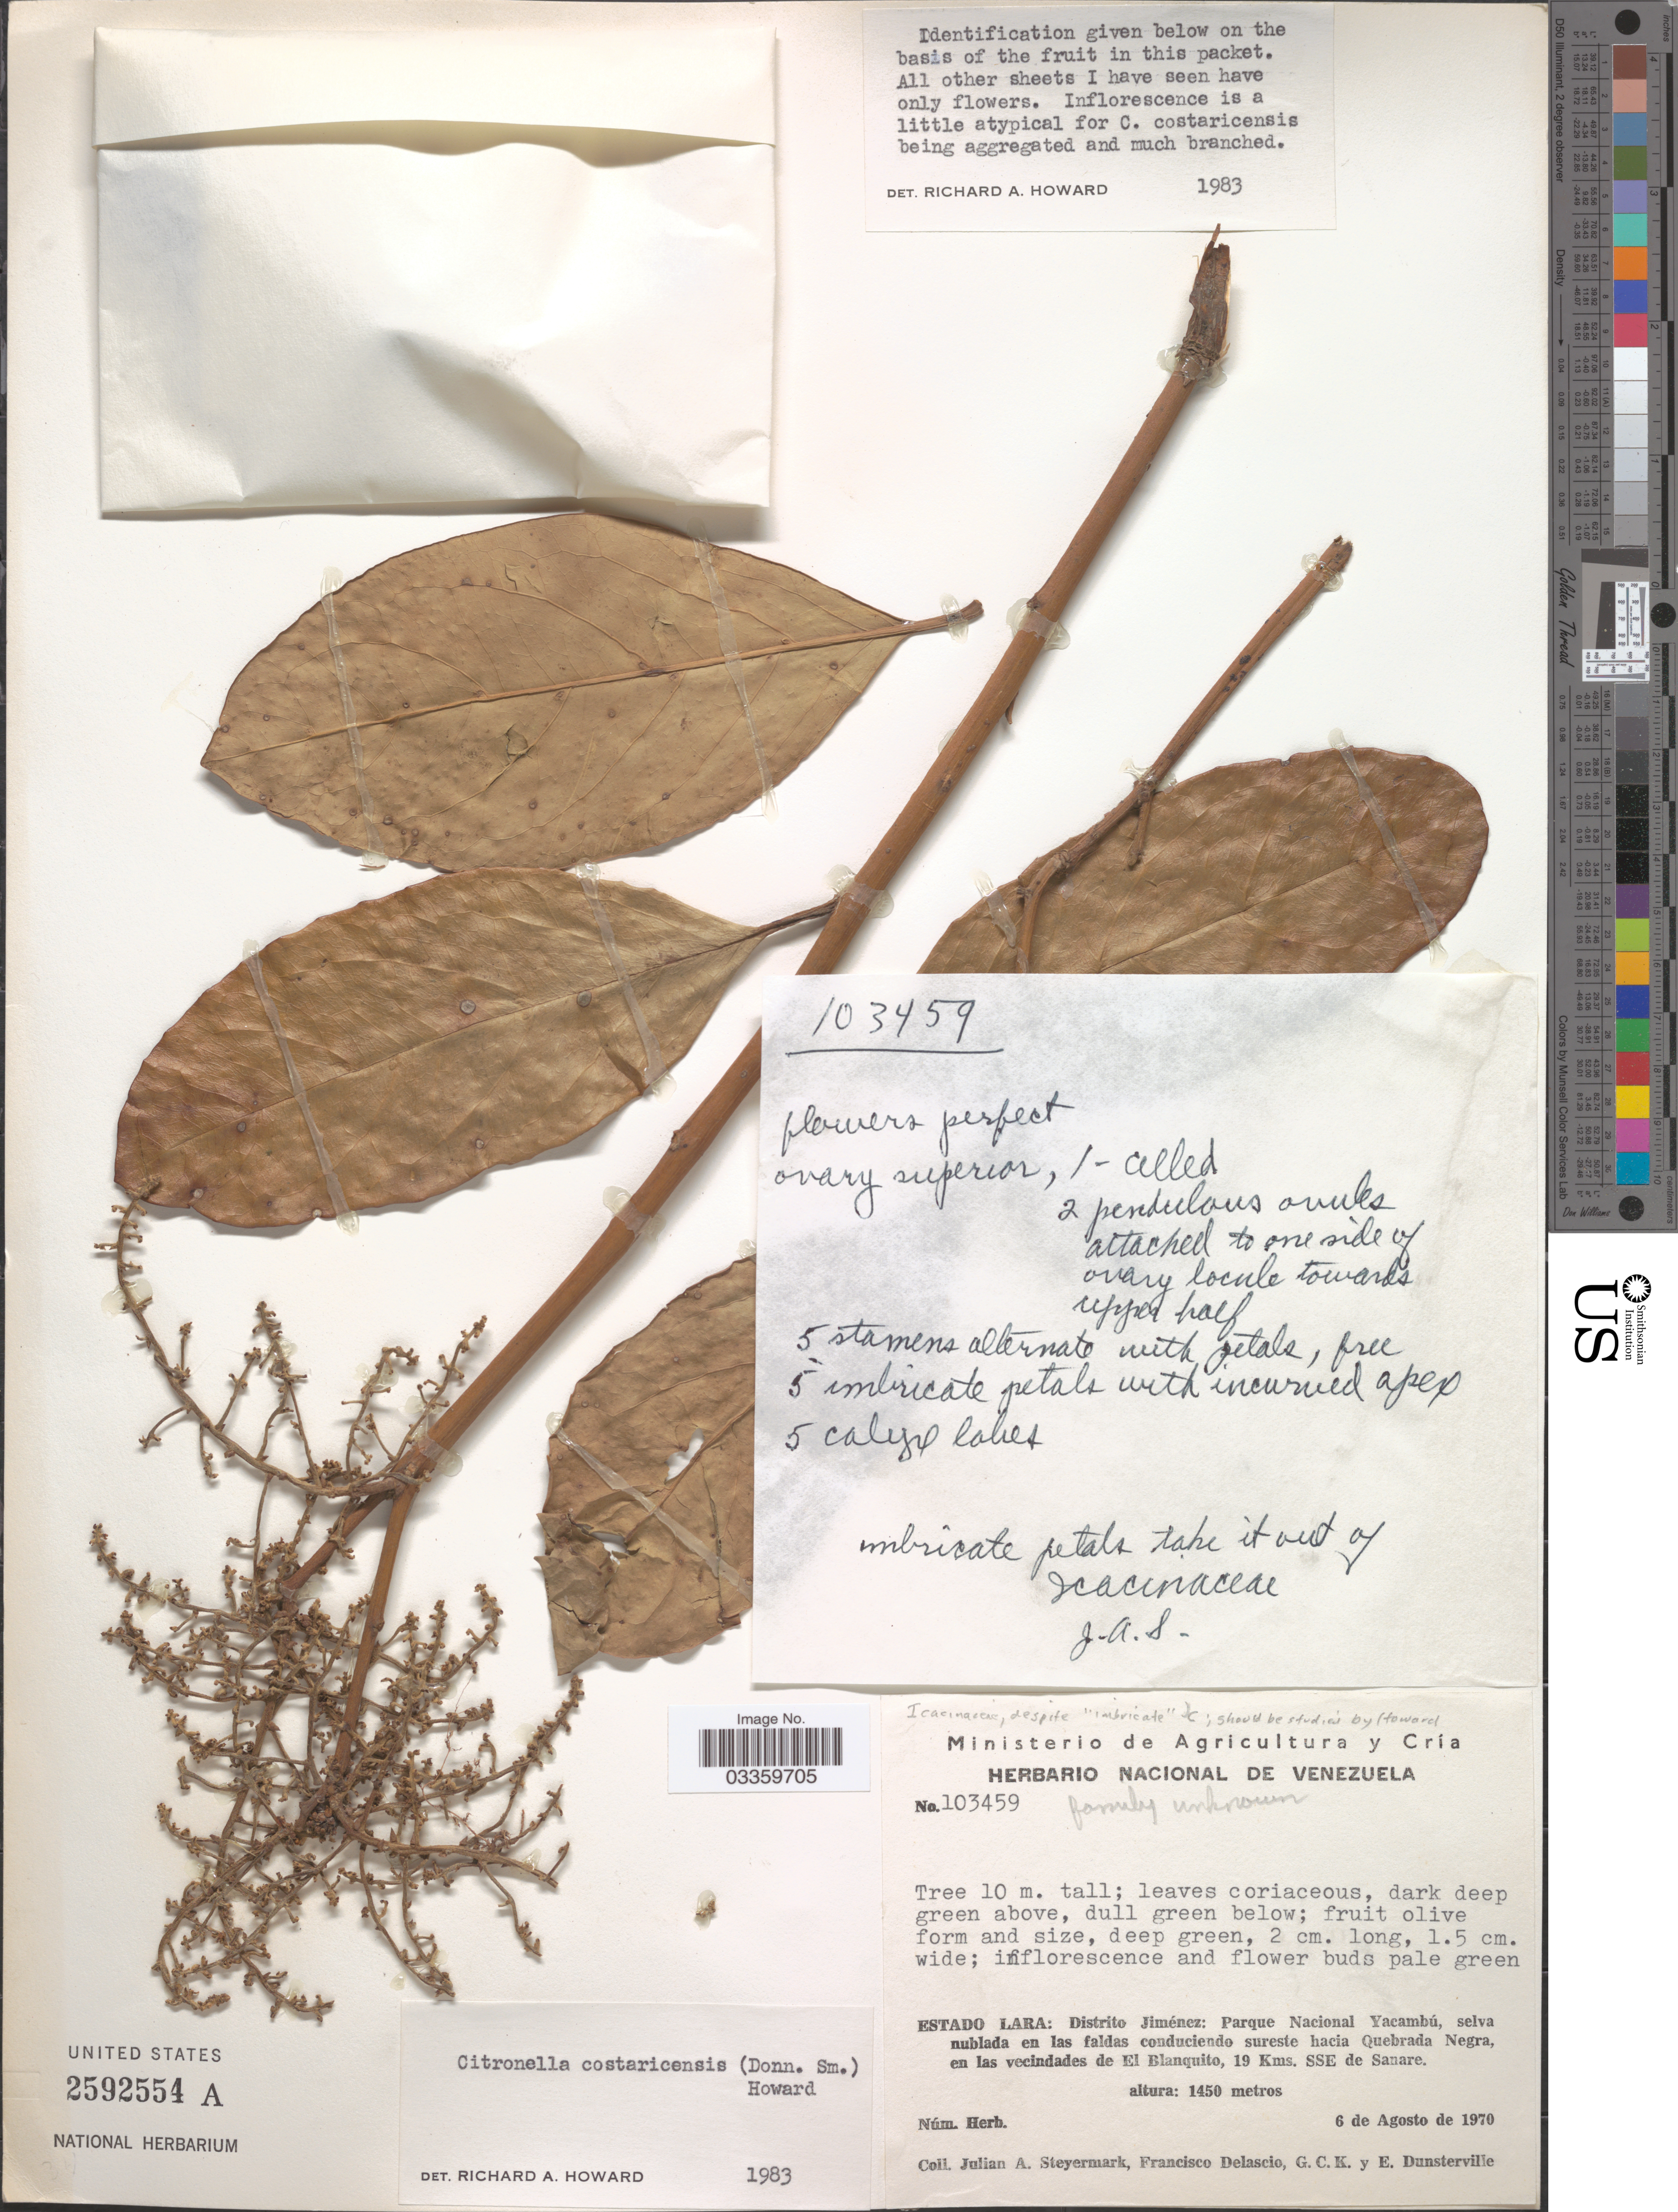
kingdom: Plantae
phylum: Tracheophyta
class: Magnoliopsida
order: Cardiopteridales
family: Cardiopteridaceae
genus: Citronella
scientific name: Citronella costaricensis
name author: (Donn. Sm.) R.A. Howard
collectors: J. Steyermark, F. Delascio C., G. C. K. Dunsterville & E. Dunsterville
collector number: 103459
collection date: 1970-08-06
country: Venezuela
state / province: Lara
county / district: Jiménez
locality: Distrito Jiménez: Parque Nacional Yacambú, selva nublada en las faldas conduciendo sureste hacia Quebrada Negra, en las vecindades de El Blanquito, 19 Kms. SSE de Samare.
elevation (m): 1450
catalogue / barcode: US 2592554A